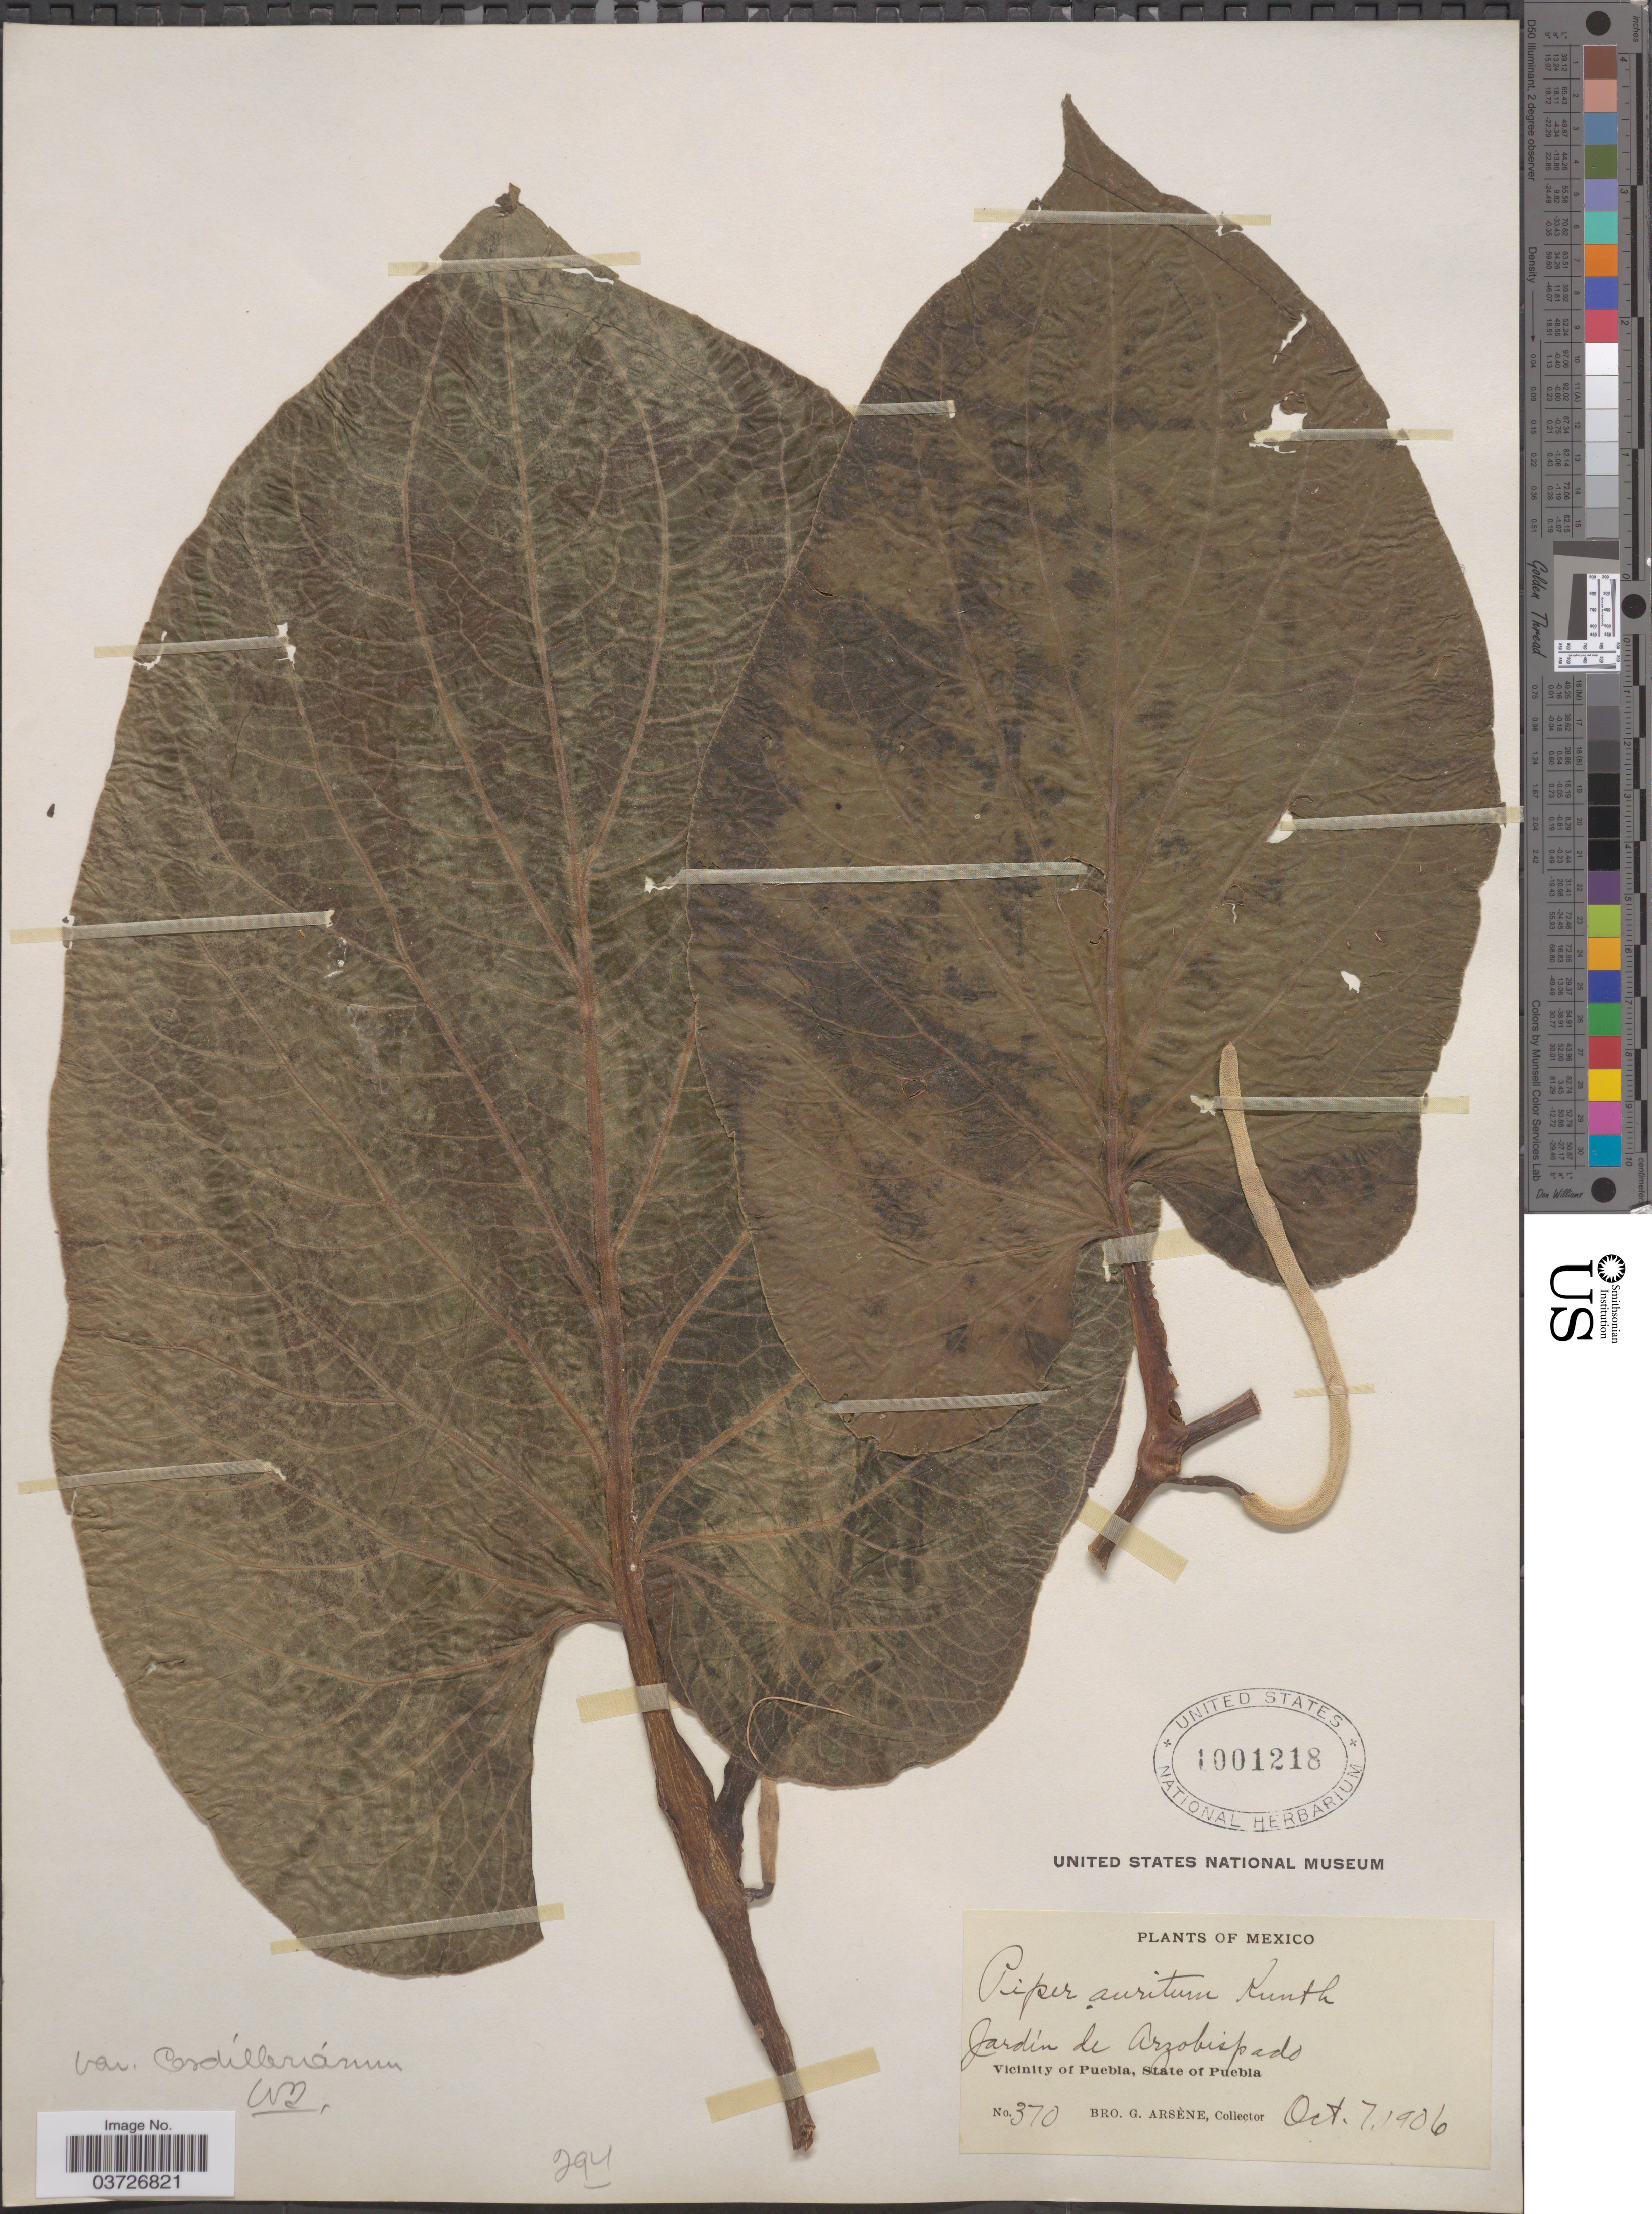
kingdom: Plantae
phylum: Tracheophyta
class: Magnoliopsida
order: Piperales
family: Piperaceae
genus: Piper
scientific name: Piper auritum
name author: Kunth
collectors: Bro. G. Arsène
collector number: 370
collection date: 1906-10-07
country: Mexico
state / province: Puebla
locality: Jardín de Arzobispado. Vicinity of Puebla.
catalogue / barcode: US 1001218